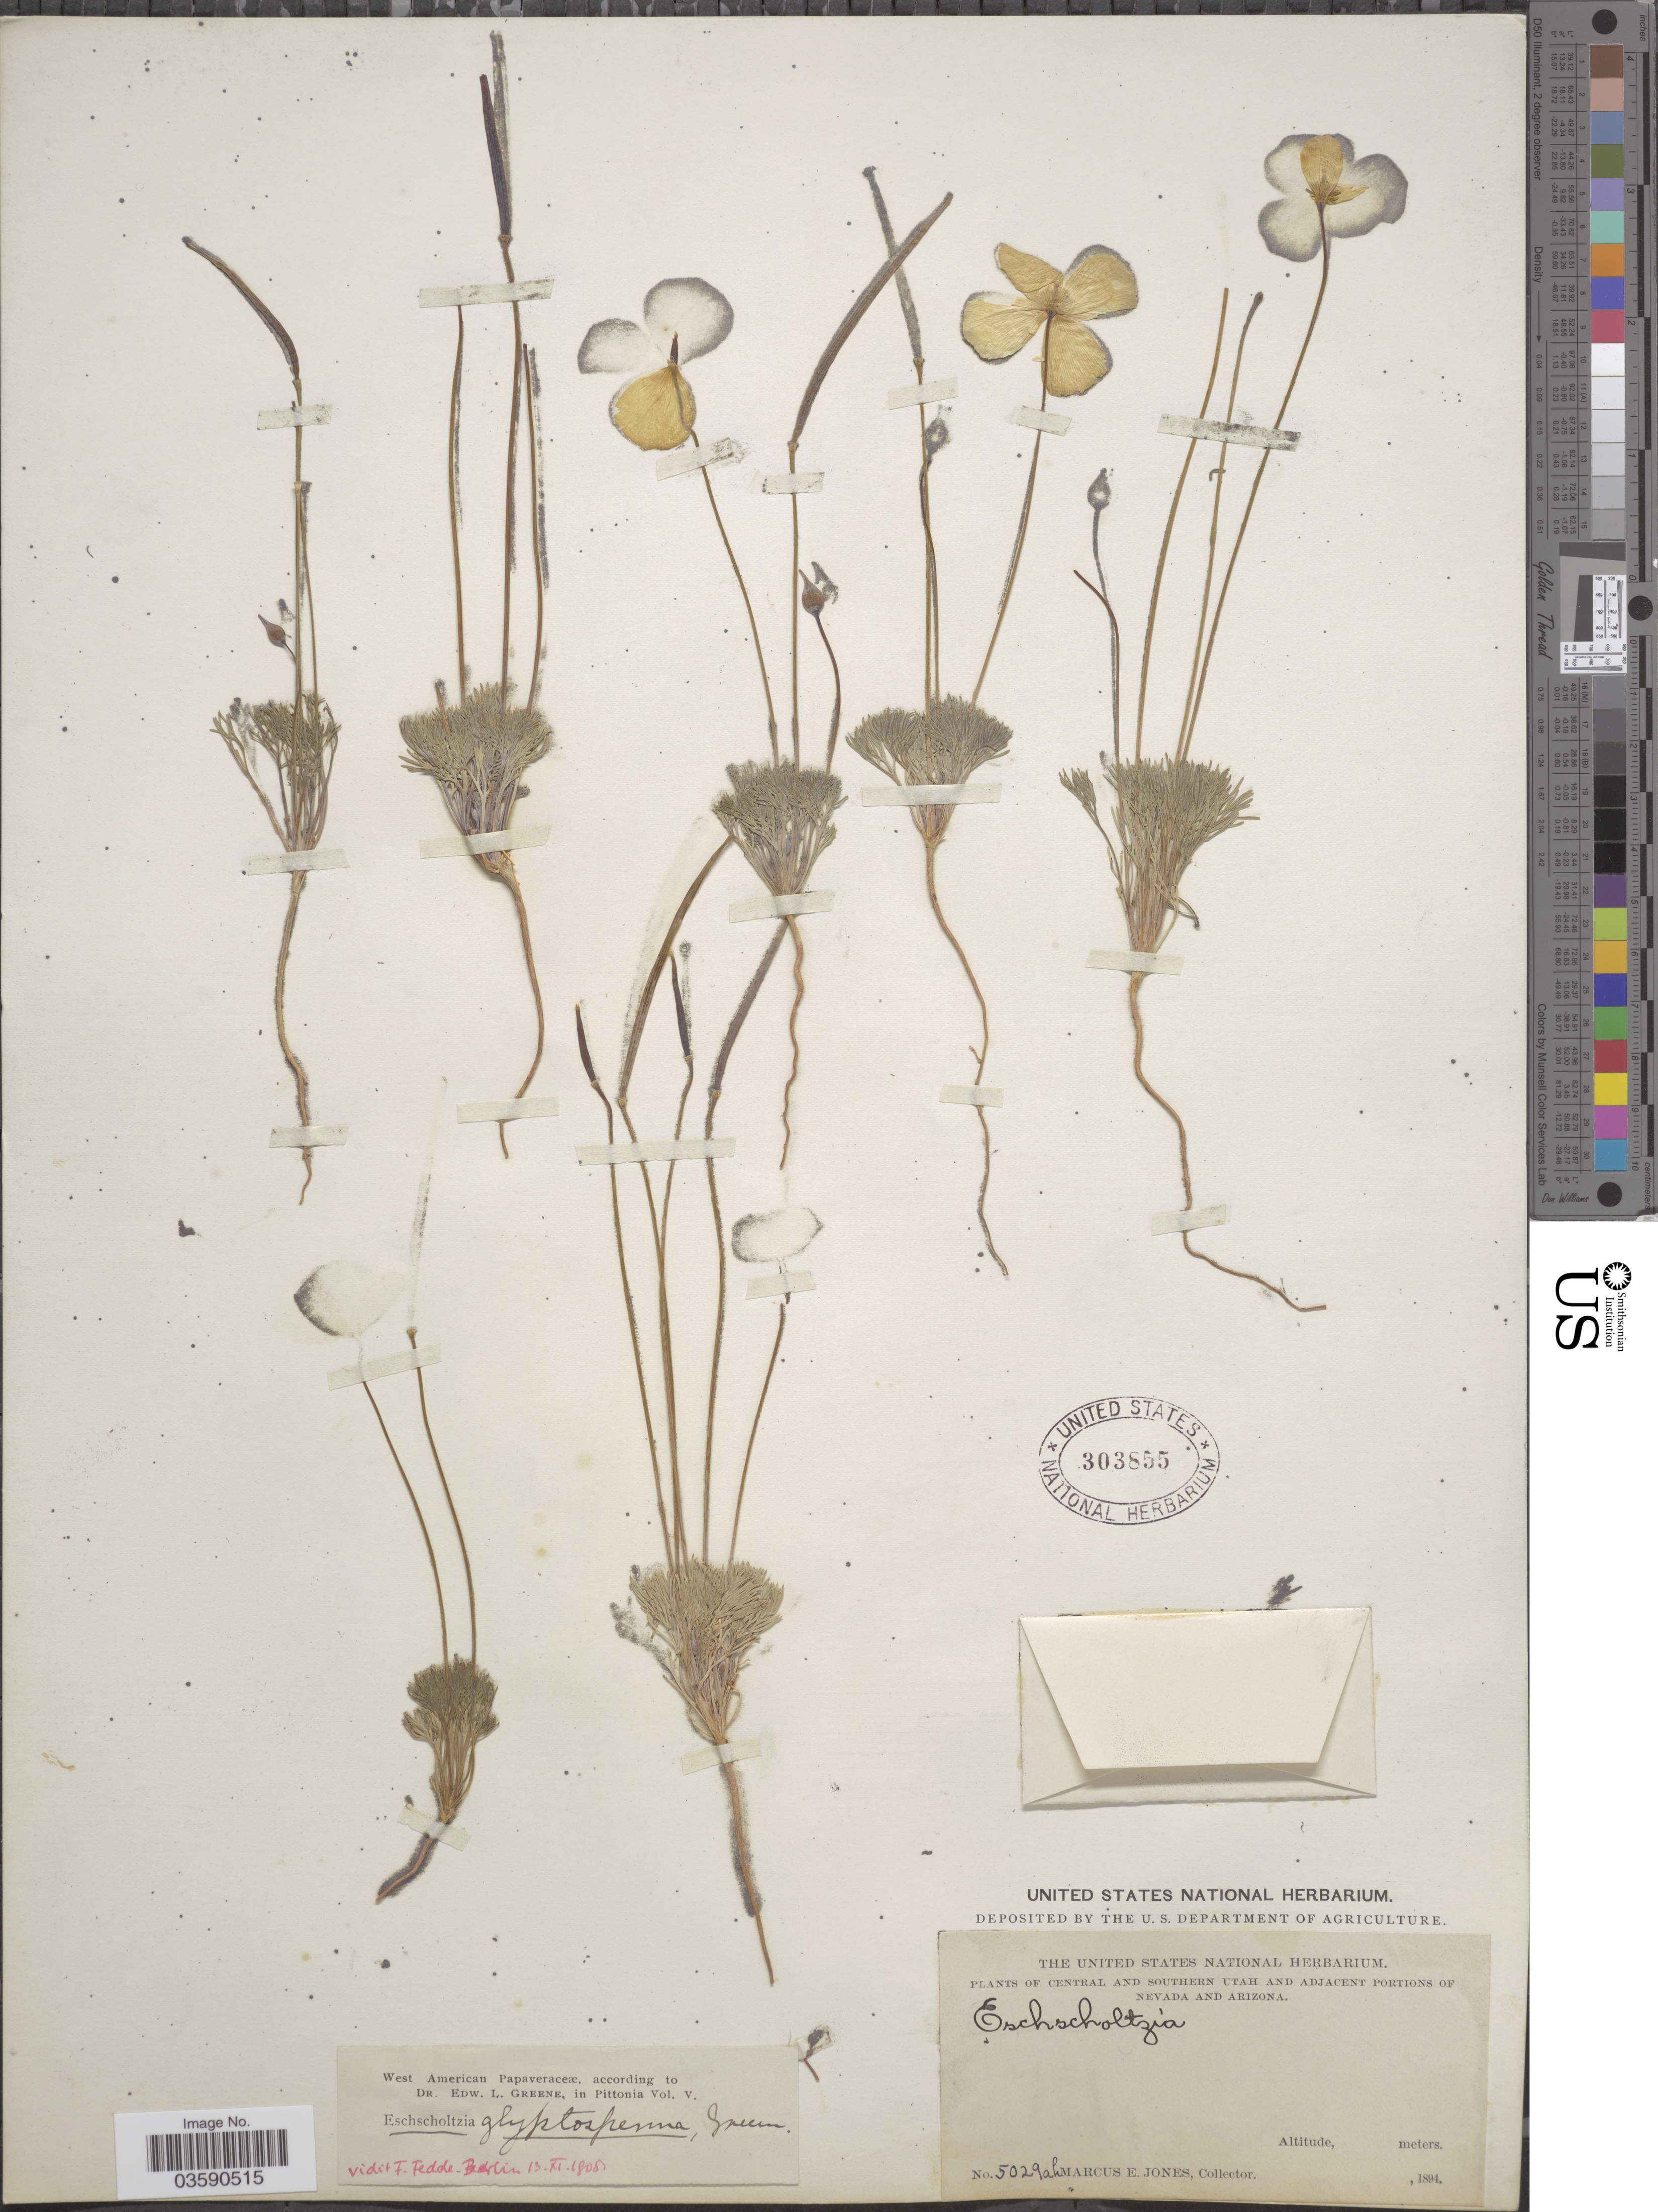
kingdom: Plantae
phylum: Tracheophyta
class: Magnoliopsida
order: Ranunculales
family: Papaveraceae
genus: Eschscholzia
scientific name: Eschscholzia glyptosperma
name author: Greene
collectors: M. E. Jones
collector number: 5029ah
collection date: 1894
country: United States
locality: Central and Southern Utah and adjacent portions of Nevada and Arizona.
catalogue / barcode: US 303855